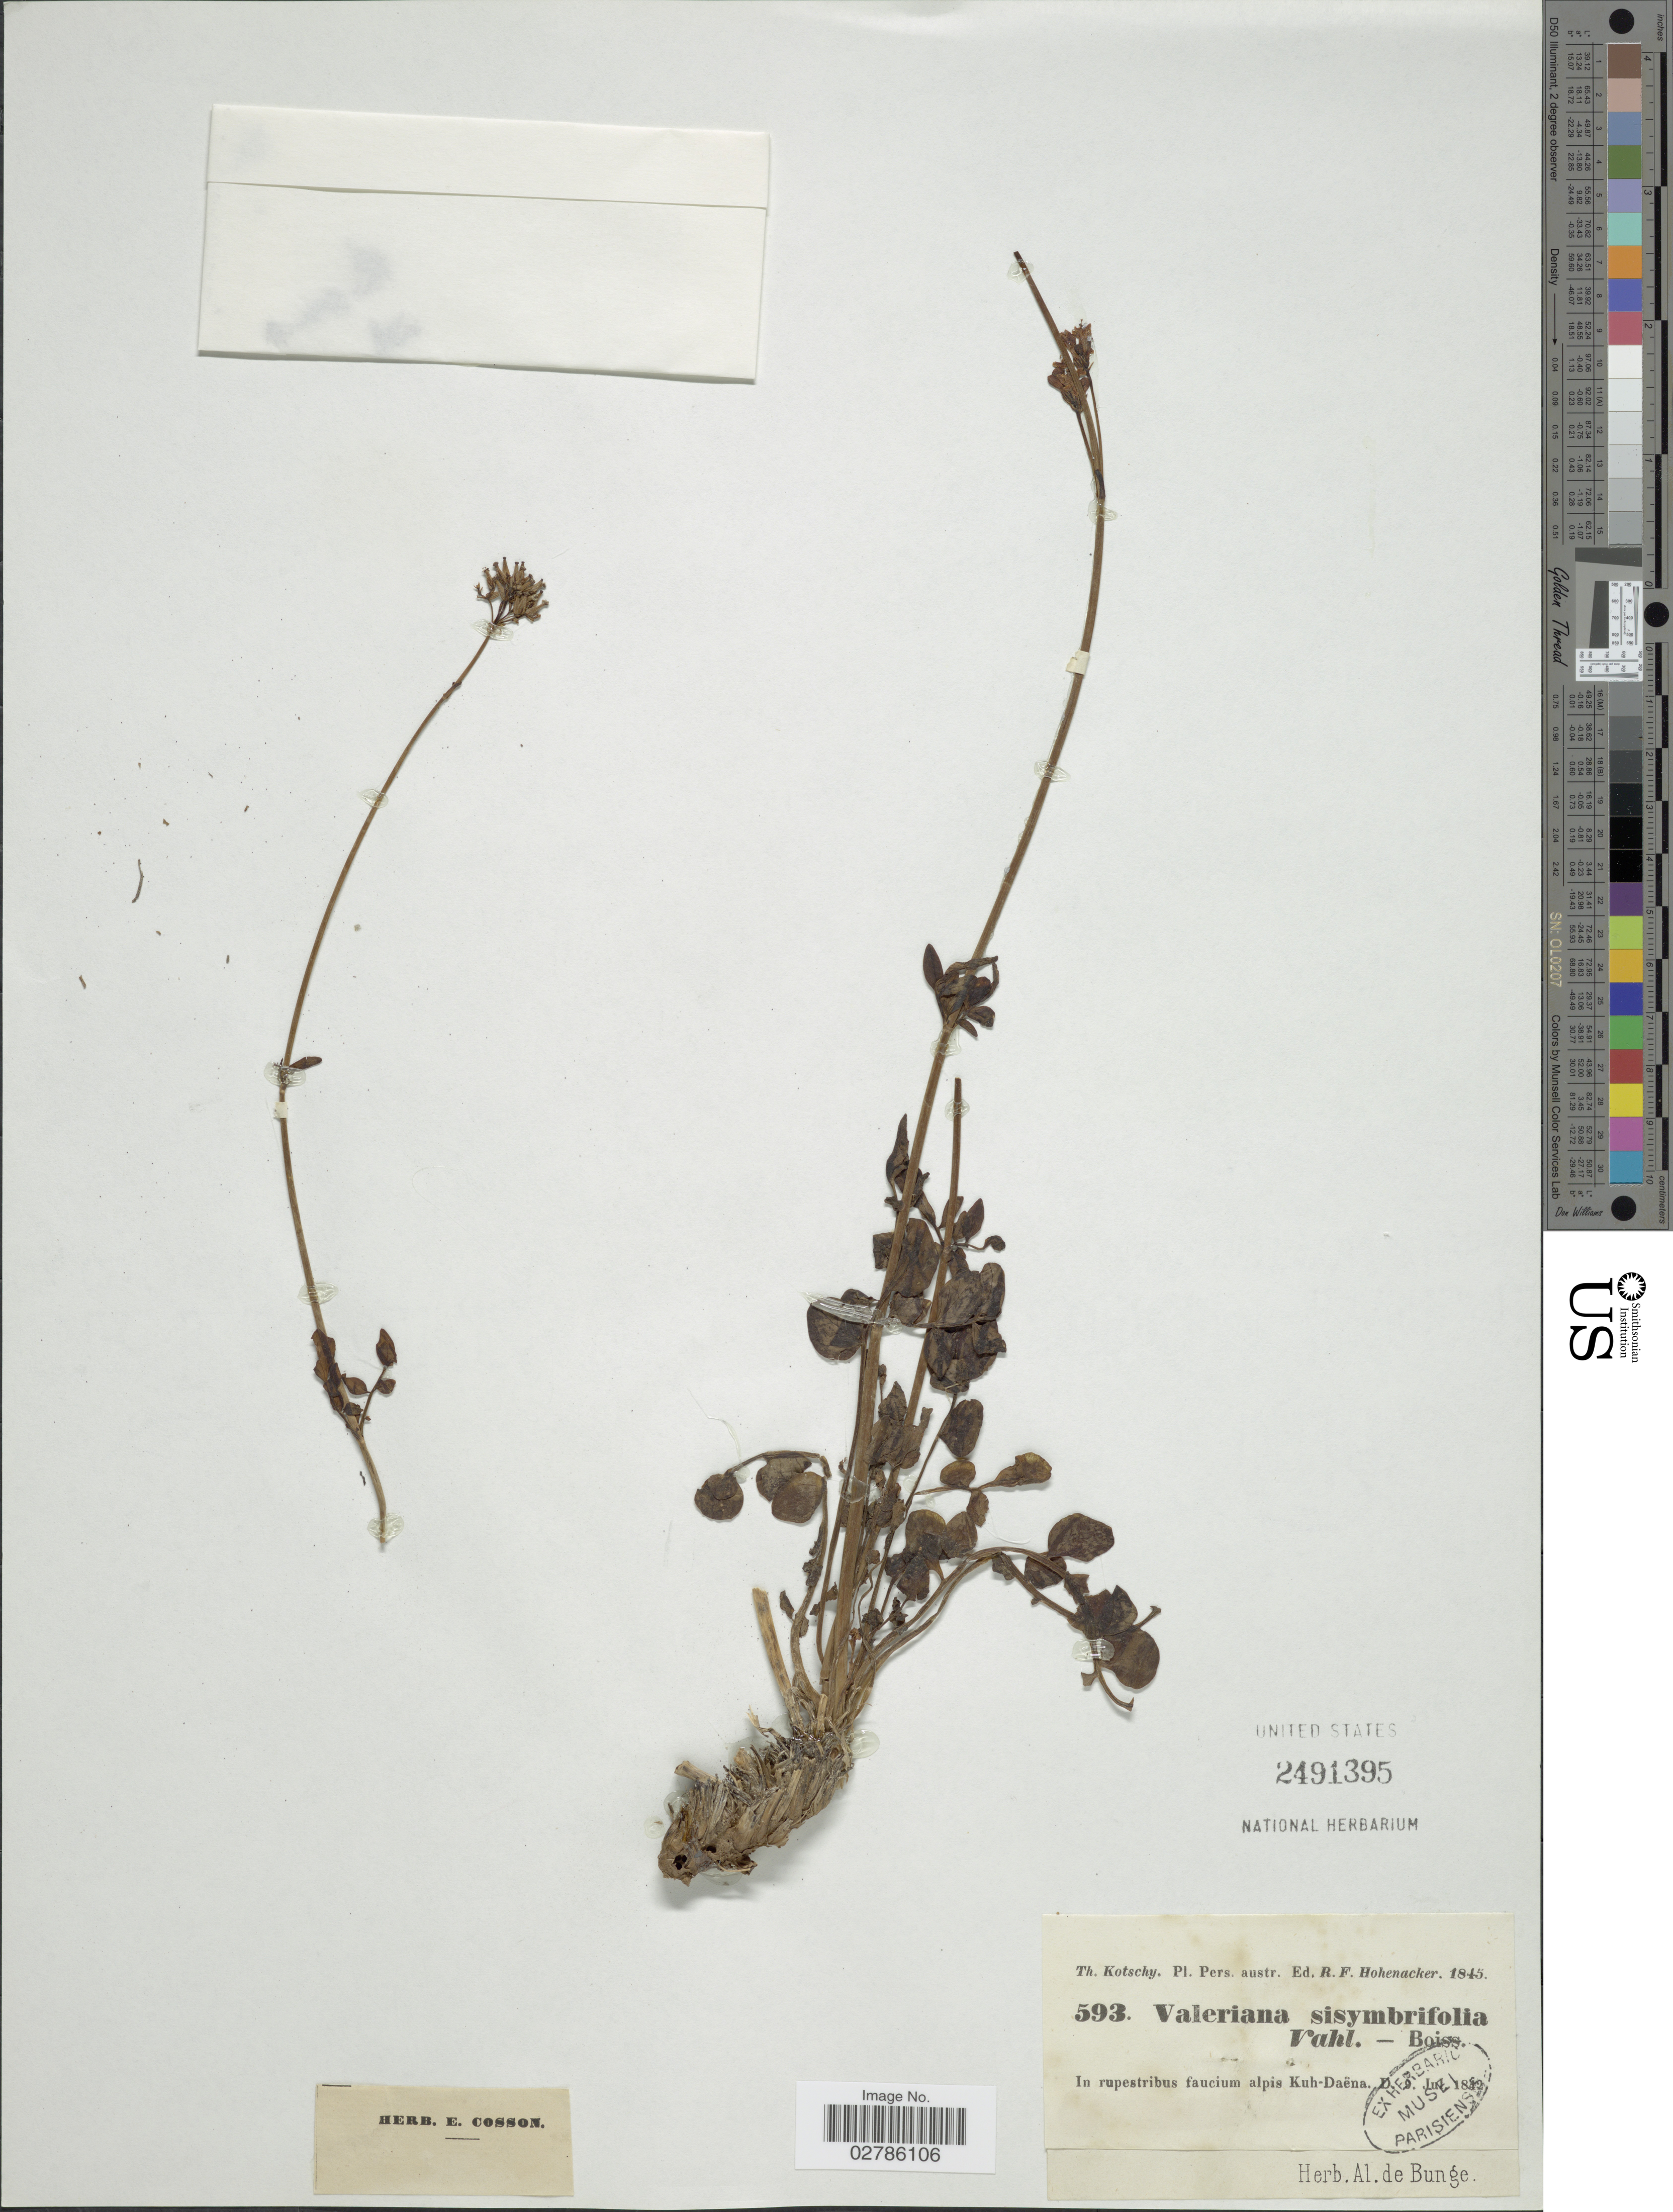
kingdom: Plantae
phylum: Tracheophyta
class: Magnoliopsida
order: Dipsacales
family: Caprifoliaceae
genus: Valeriana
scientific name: Valeriana sisymbriifolia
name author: Vahl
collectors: K. G. Kotschy & R. F. Hohenacker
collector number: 593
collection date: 1842-07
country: Iran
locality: Pers. austr. In rupestribus faucium alpis Kuh-Daëna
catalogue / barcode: US 2491395